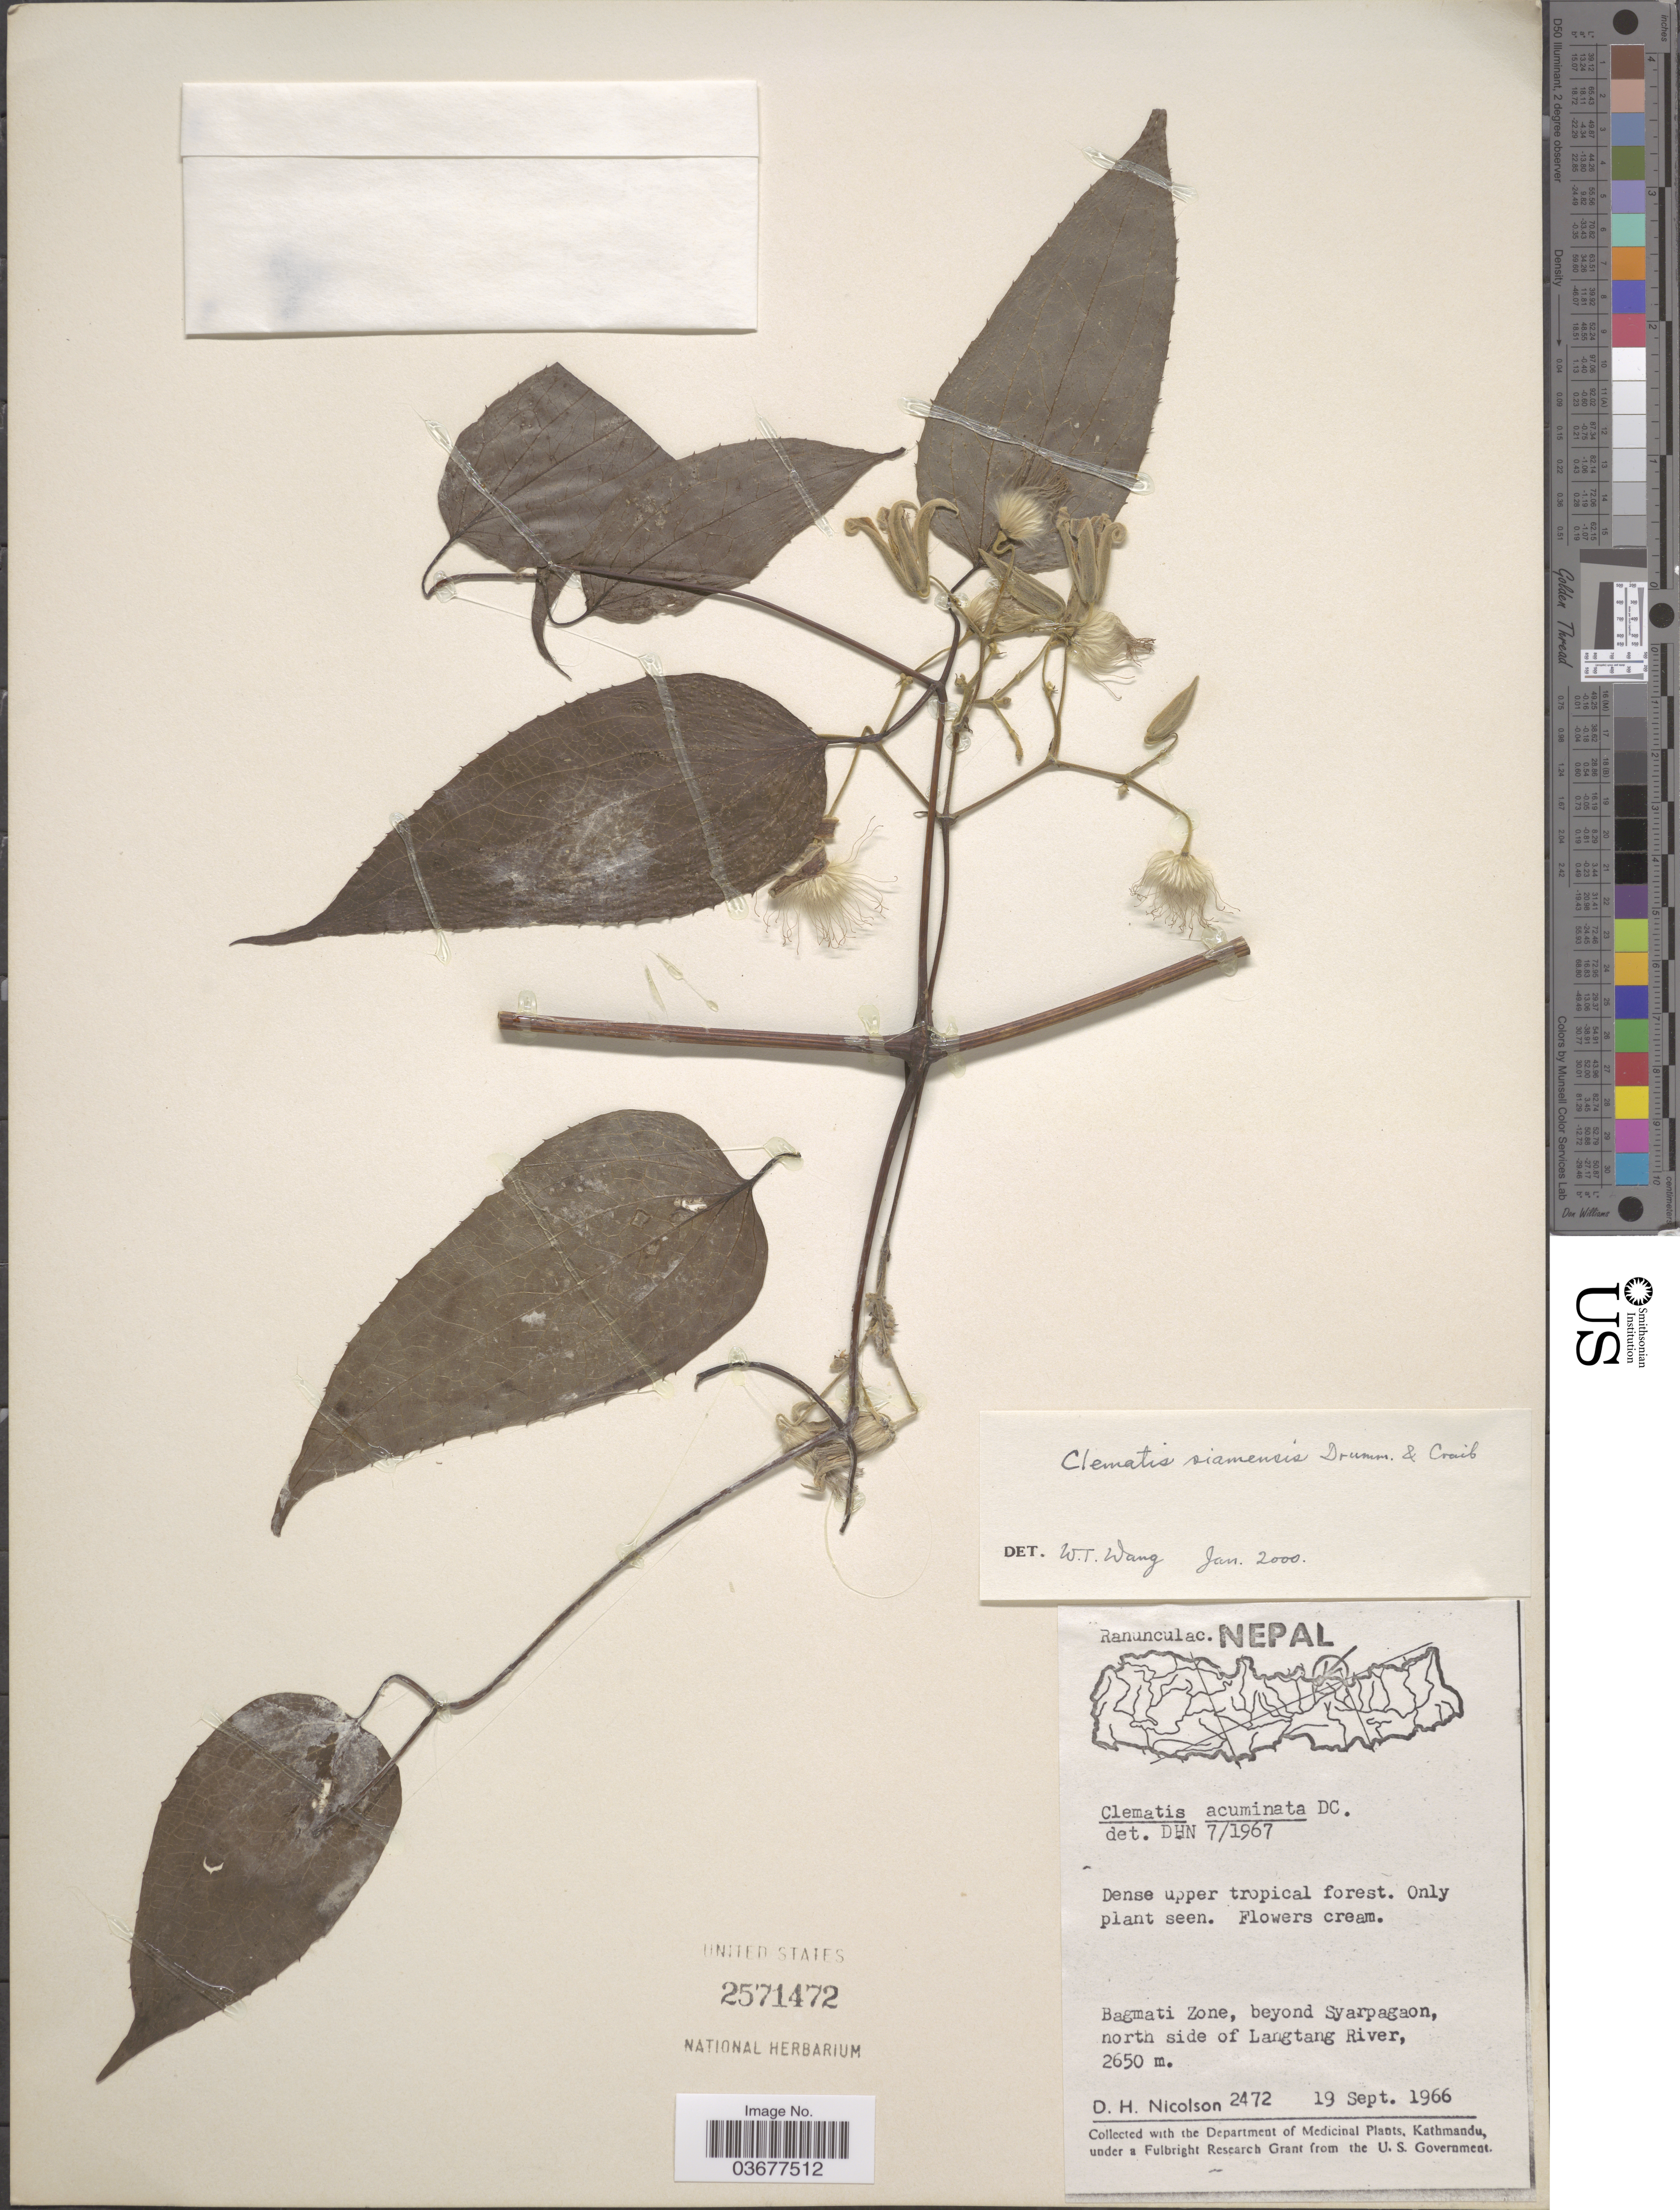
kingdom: Plantae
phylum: Tracheophyta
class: Magnoliopsida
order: Ranunculales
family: Ranunculaceae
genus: Clematis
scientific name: Clematis siamensis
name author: Drummond & Craib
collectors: D. H. Nicolson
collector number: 2472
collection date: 1966-09-19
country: Nepal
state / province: Bagmati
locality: Bagmati zone, beyond Syarpagaon, north side of Langtang River.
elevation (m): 2650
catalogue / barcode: US 2571472